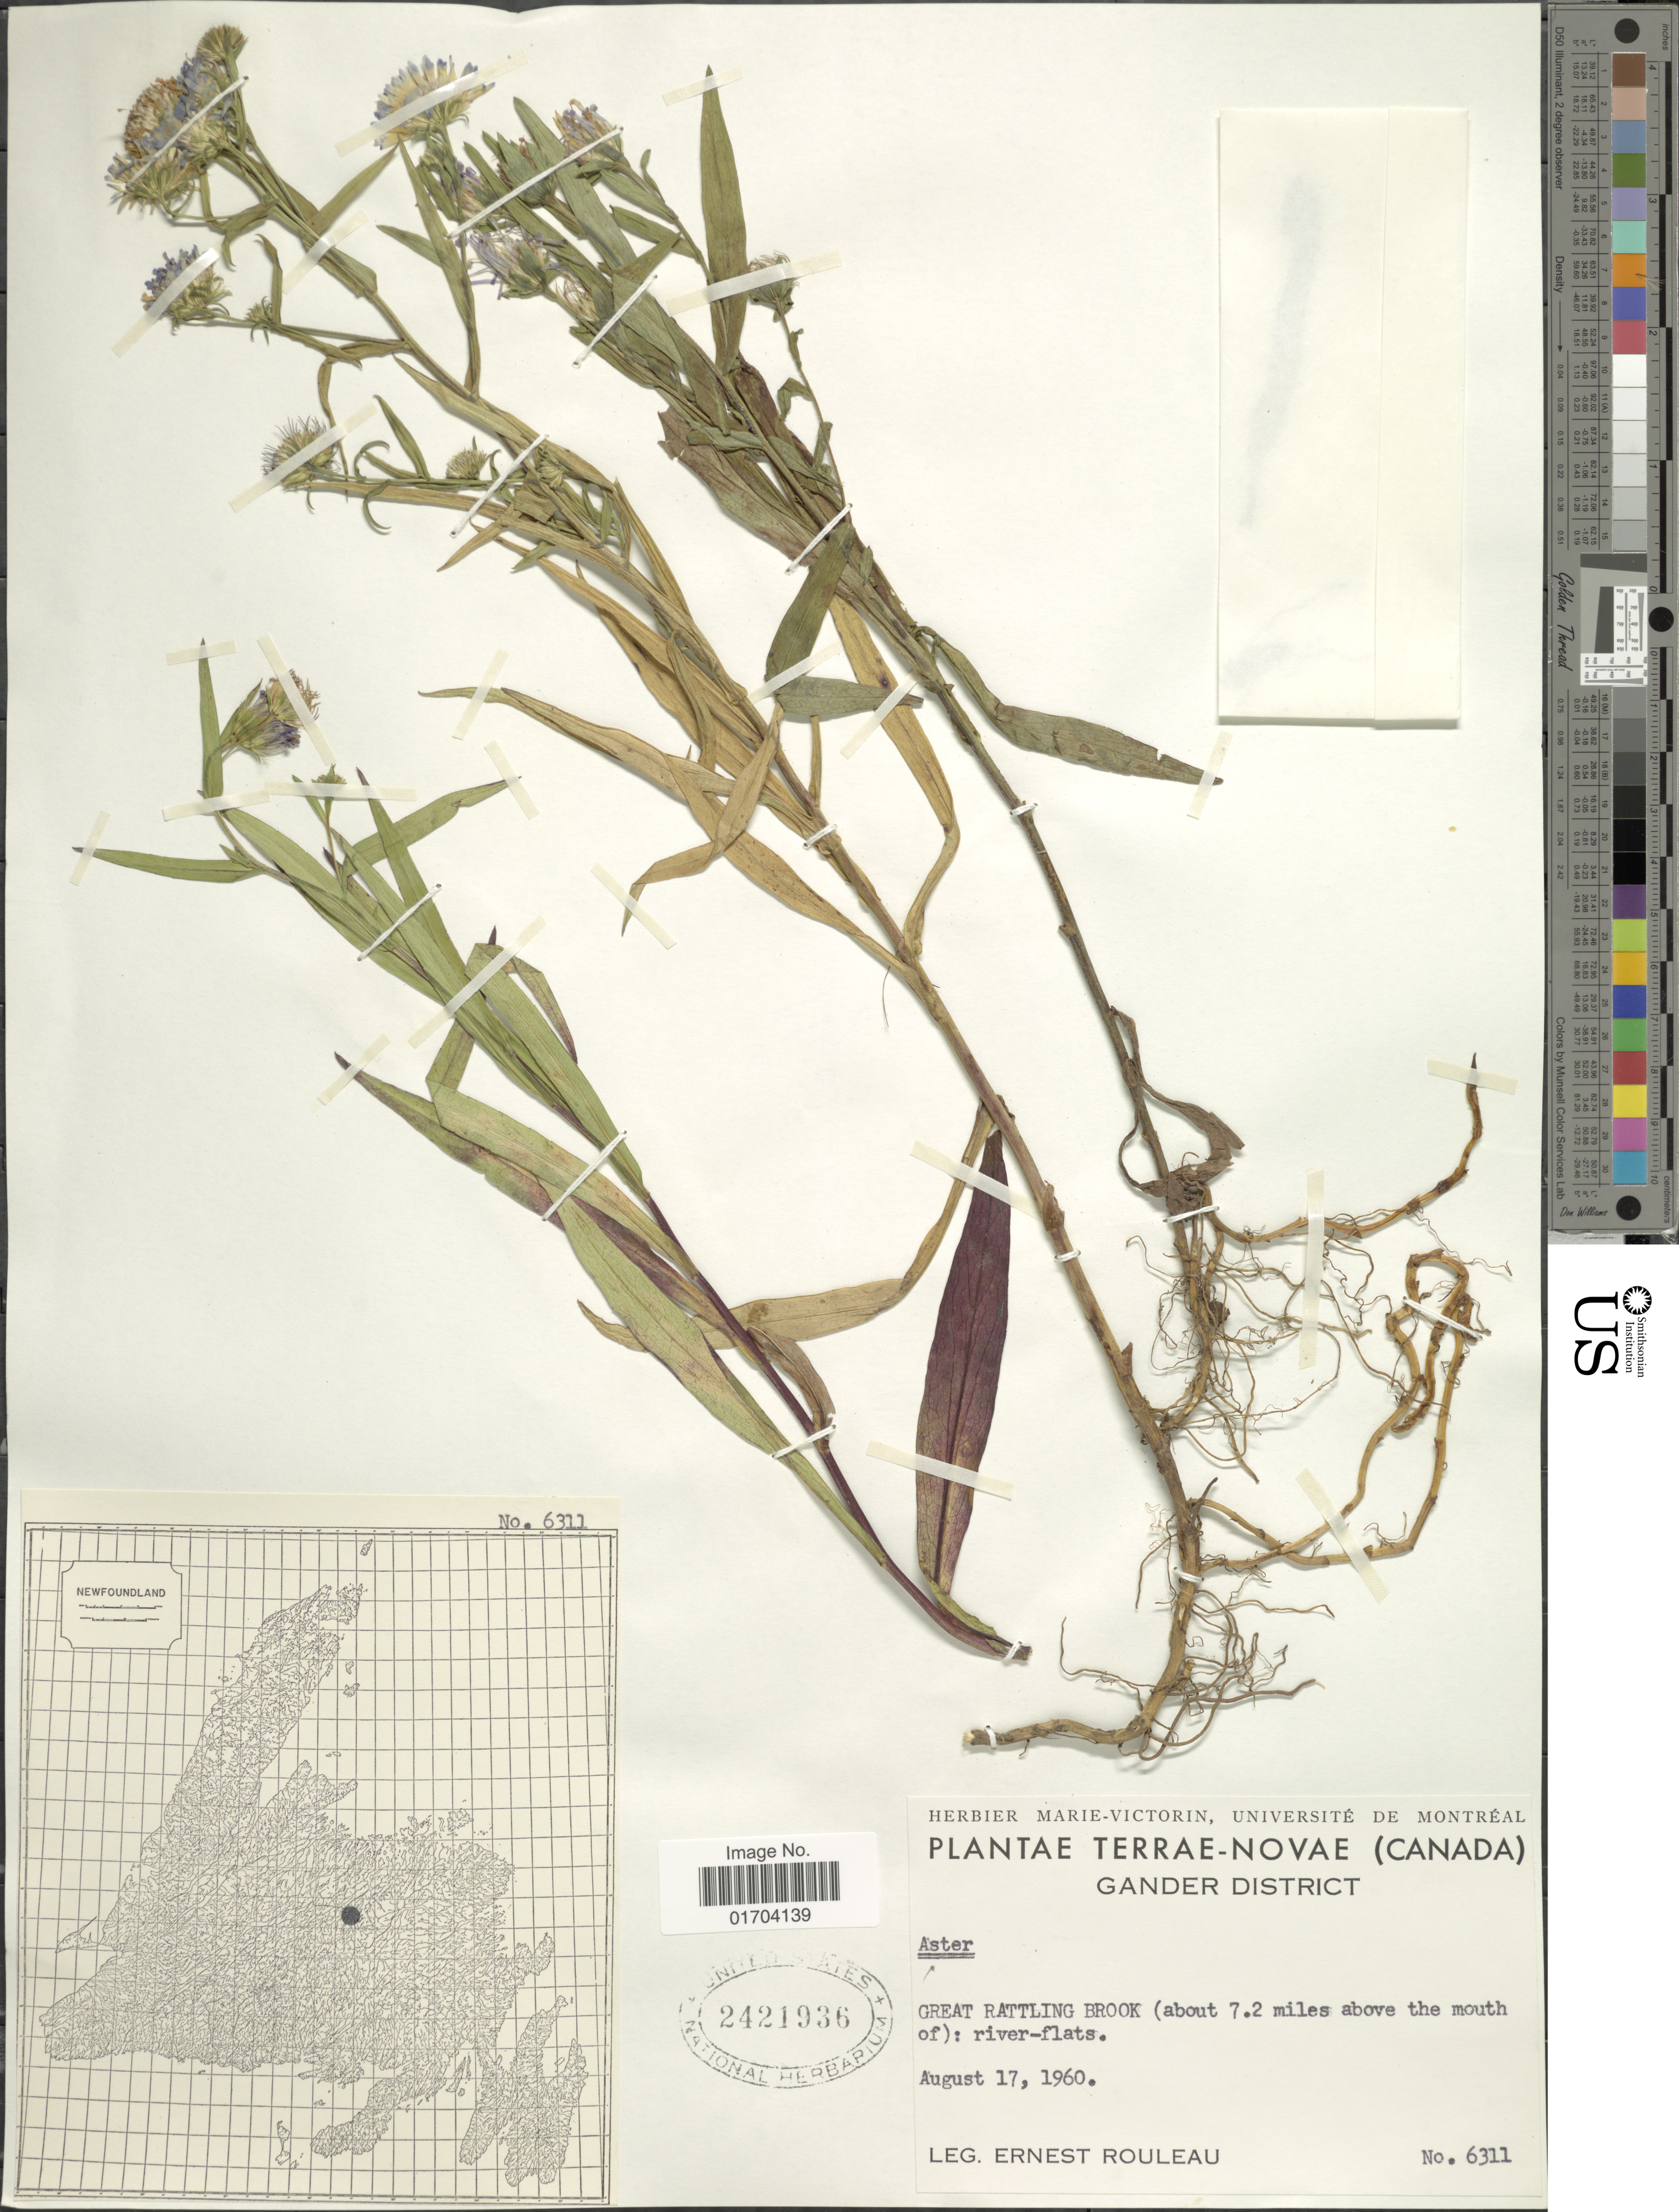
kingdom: Plantae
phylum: Tracheophyta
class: Magnoliopsida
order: Asterales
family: Asteraceae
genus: Symphyotrichum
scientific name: Symphyotrichum sp.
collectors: J. Rouleau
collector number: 6311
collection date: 1960-08-17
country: Canada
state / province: Newfoundland and Labrador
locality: Terrae-Novae Gander District, Great Rattling Brook (about 7.2 miles above the mouth of).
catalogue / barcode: US 2421936